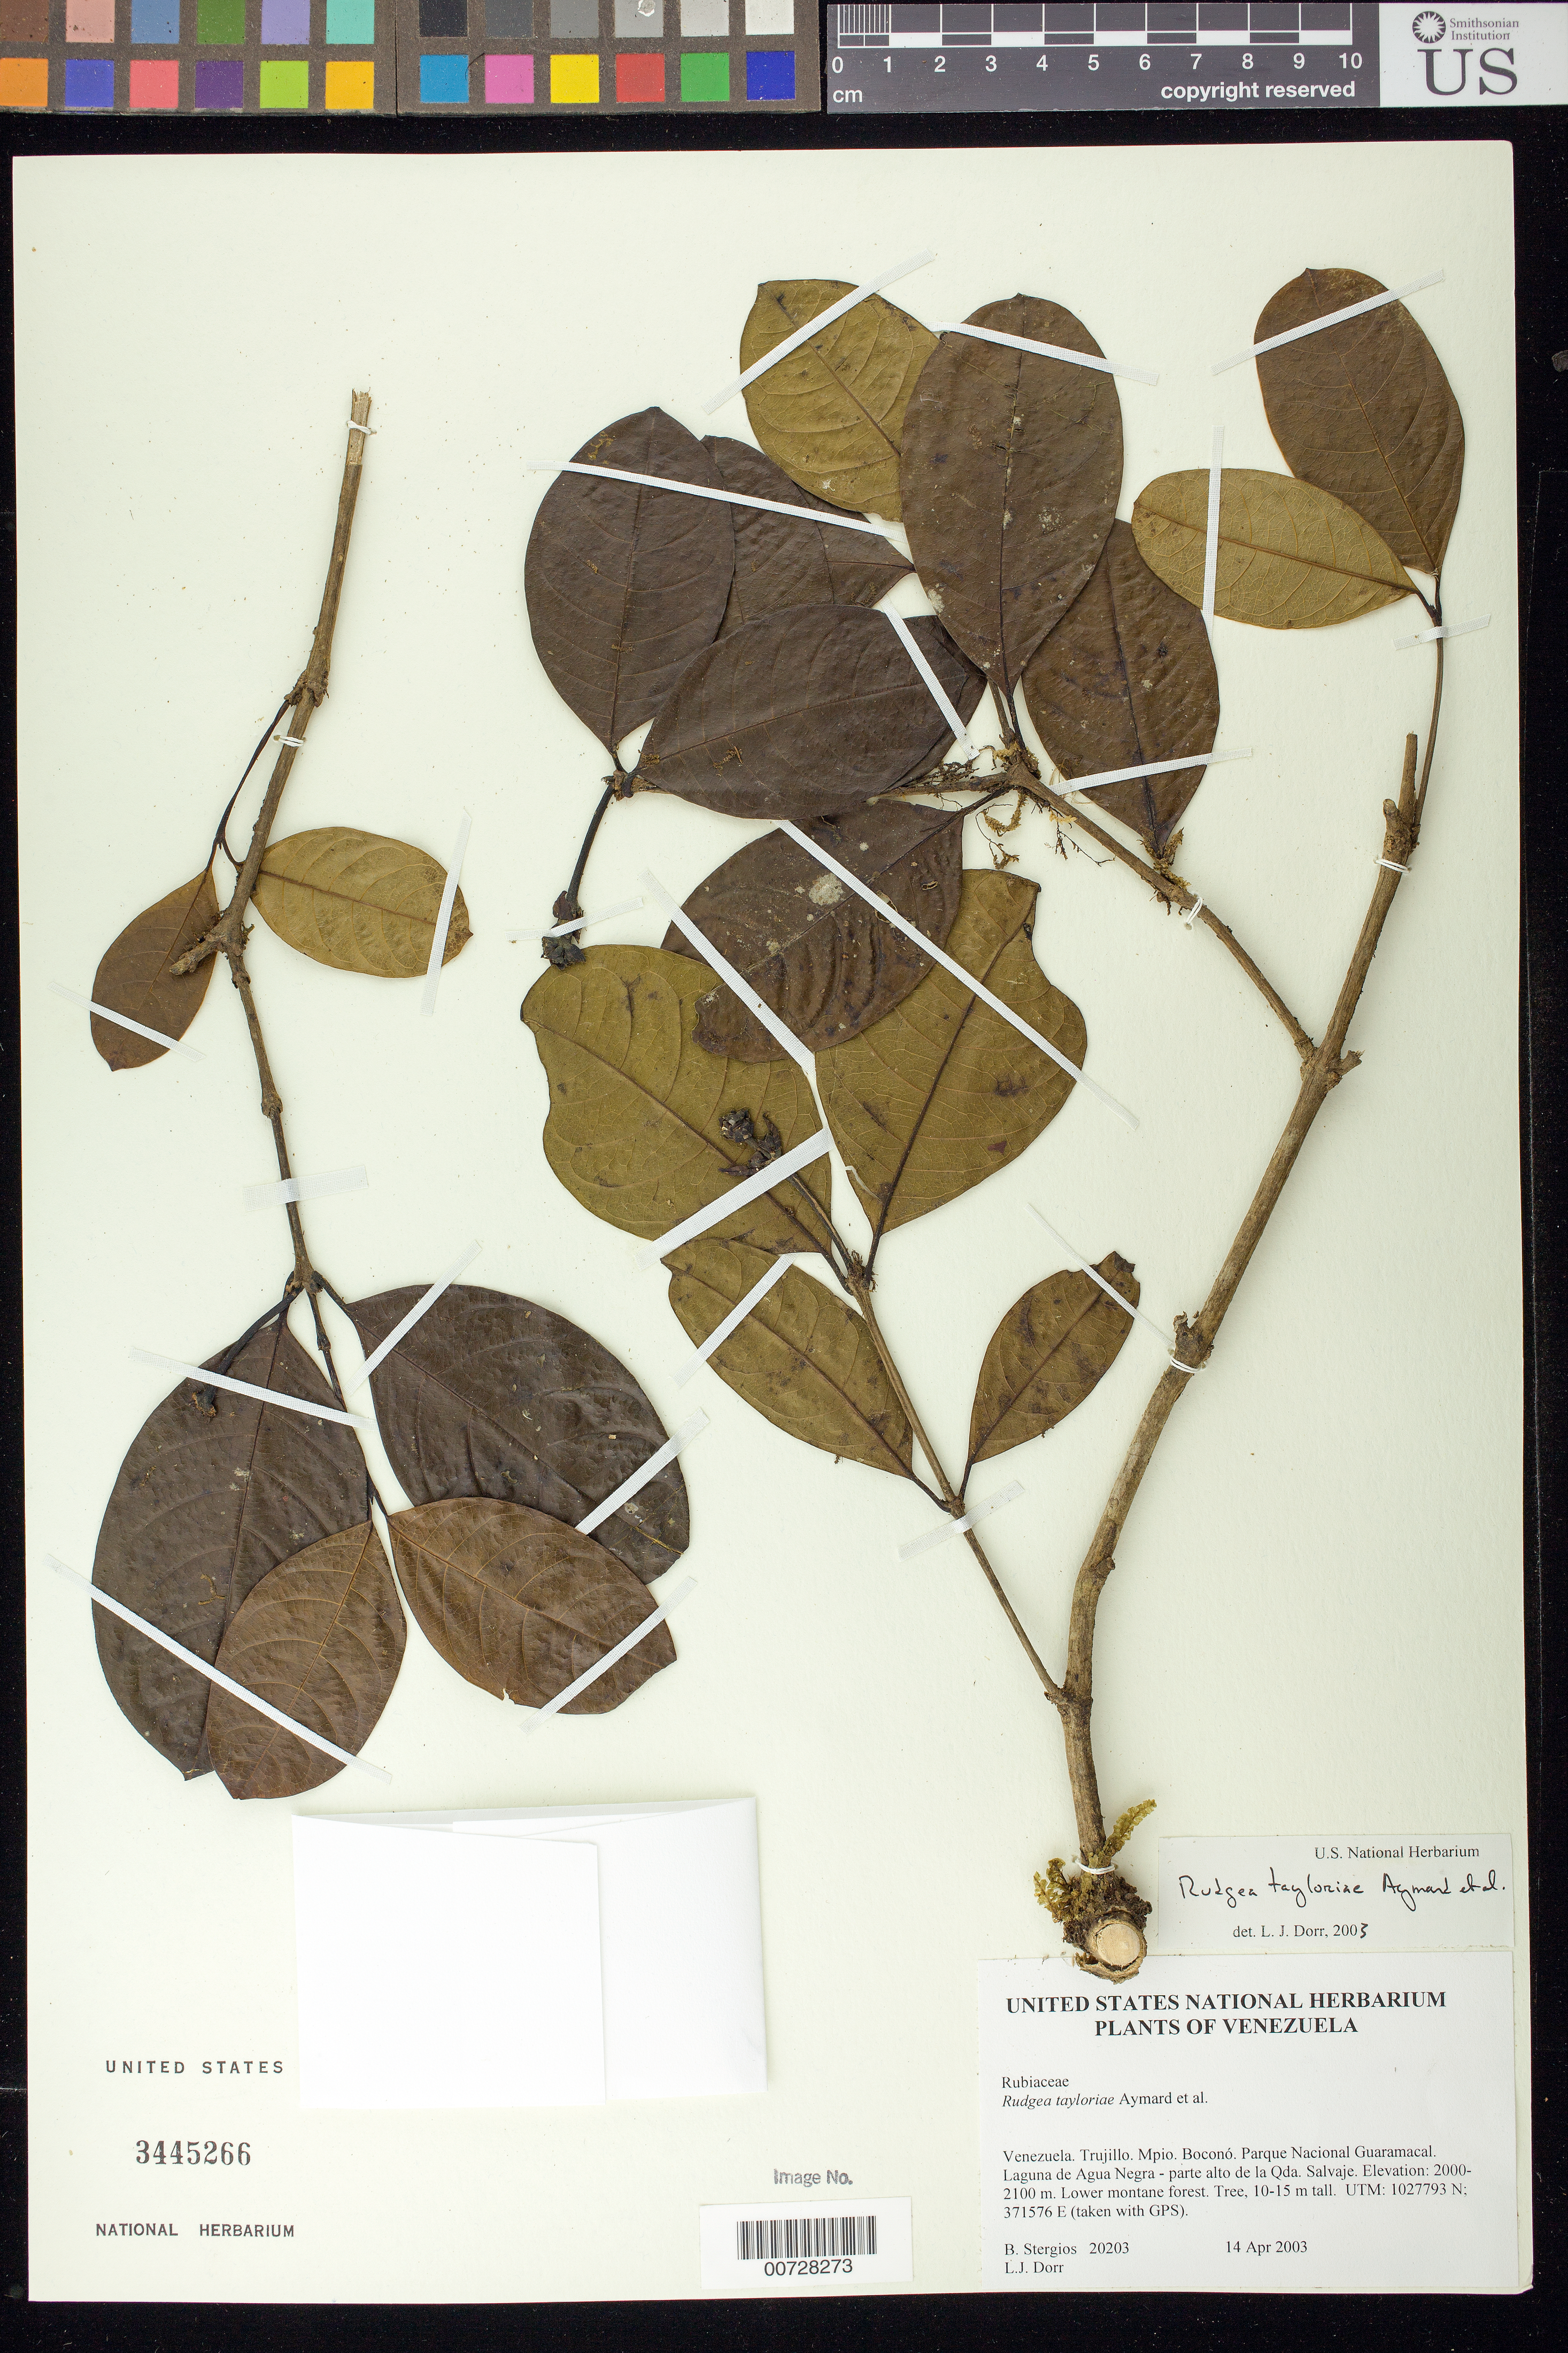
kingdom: Plantae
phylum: Tracheophyta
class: Magnoliopsida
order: Gentianales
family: Rubiaceae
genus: Rudgea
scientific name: Rudgea tayloriae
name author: Aymard et al.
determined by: Dorr, L. J., (BOT), Smithsonian Institution - National Museum of Natural History (UNITED STATES)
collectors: B. G. Stergios & L. J. Dorr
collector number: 20203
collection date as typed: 14 Apr 2003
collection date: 2003-04-14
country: Venezuela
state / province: Trujillo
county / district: Boconó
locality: Parque Nacional Guaramacal. Laguna de Agua Negra - parte alto de la Qda. Salvaje.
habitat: Lower montane forest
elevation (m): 2000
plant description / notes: MO, PORT, US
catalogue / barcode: US 3445266